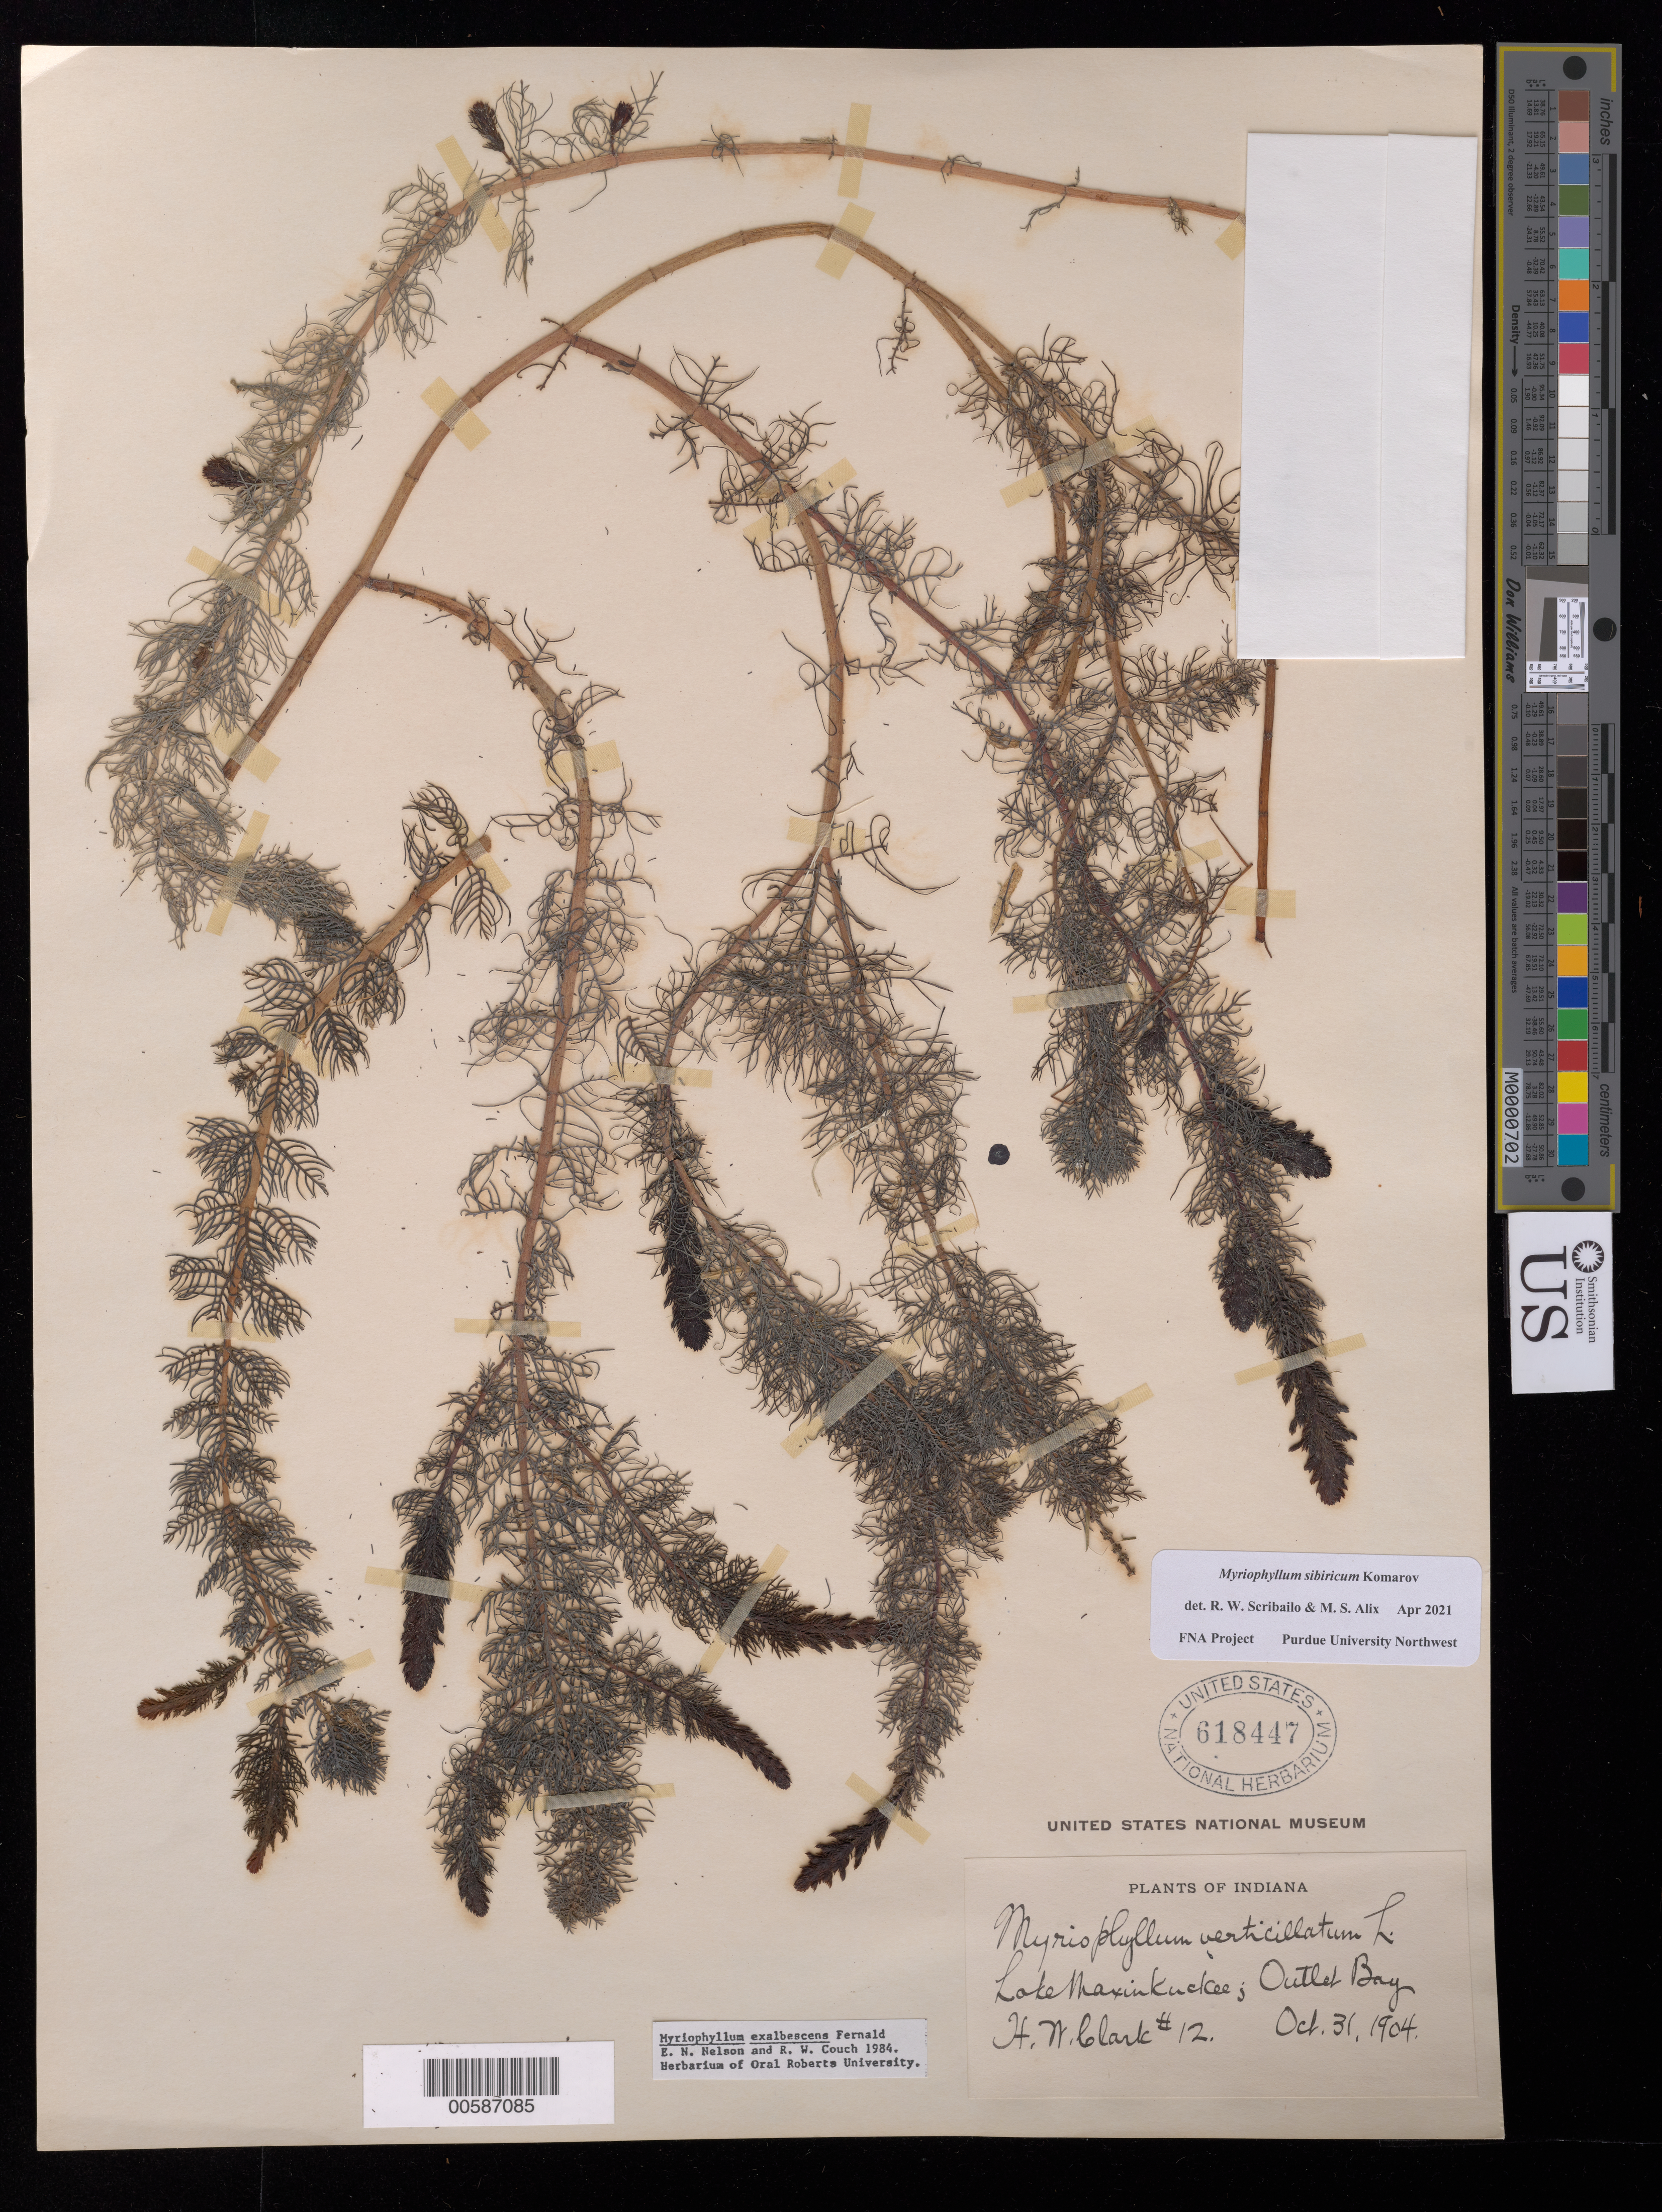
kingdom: Plantae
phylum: Tracheophyta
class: Magnoliopsida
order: Saxifragales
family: Haloragaceae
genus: Myriophyllum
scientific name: Myriophyllum sibiricum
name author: Kom.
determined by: Scribailo, R. W.; Alix, M. S.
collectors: H. W. Clark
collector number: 12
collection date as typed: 31 Oct 1904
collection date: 1904-10-31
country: United States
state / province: Indiana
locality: Lake Maxin Kuckee, Outlet Bay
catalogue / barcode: US 618447